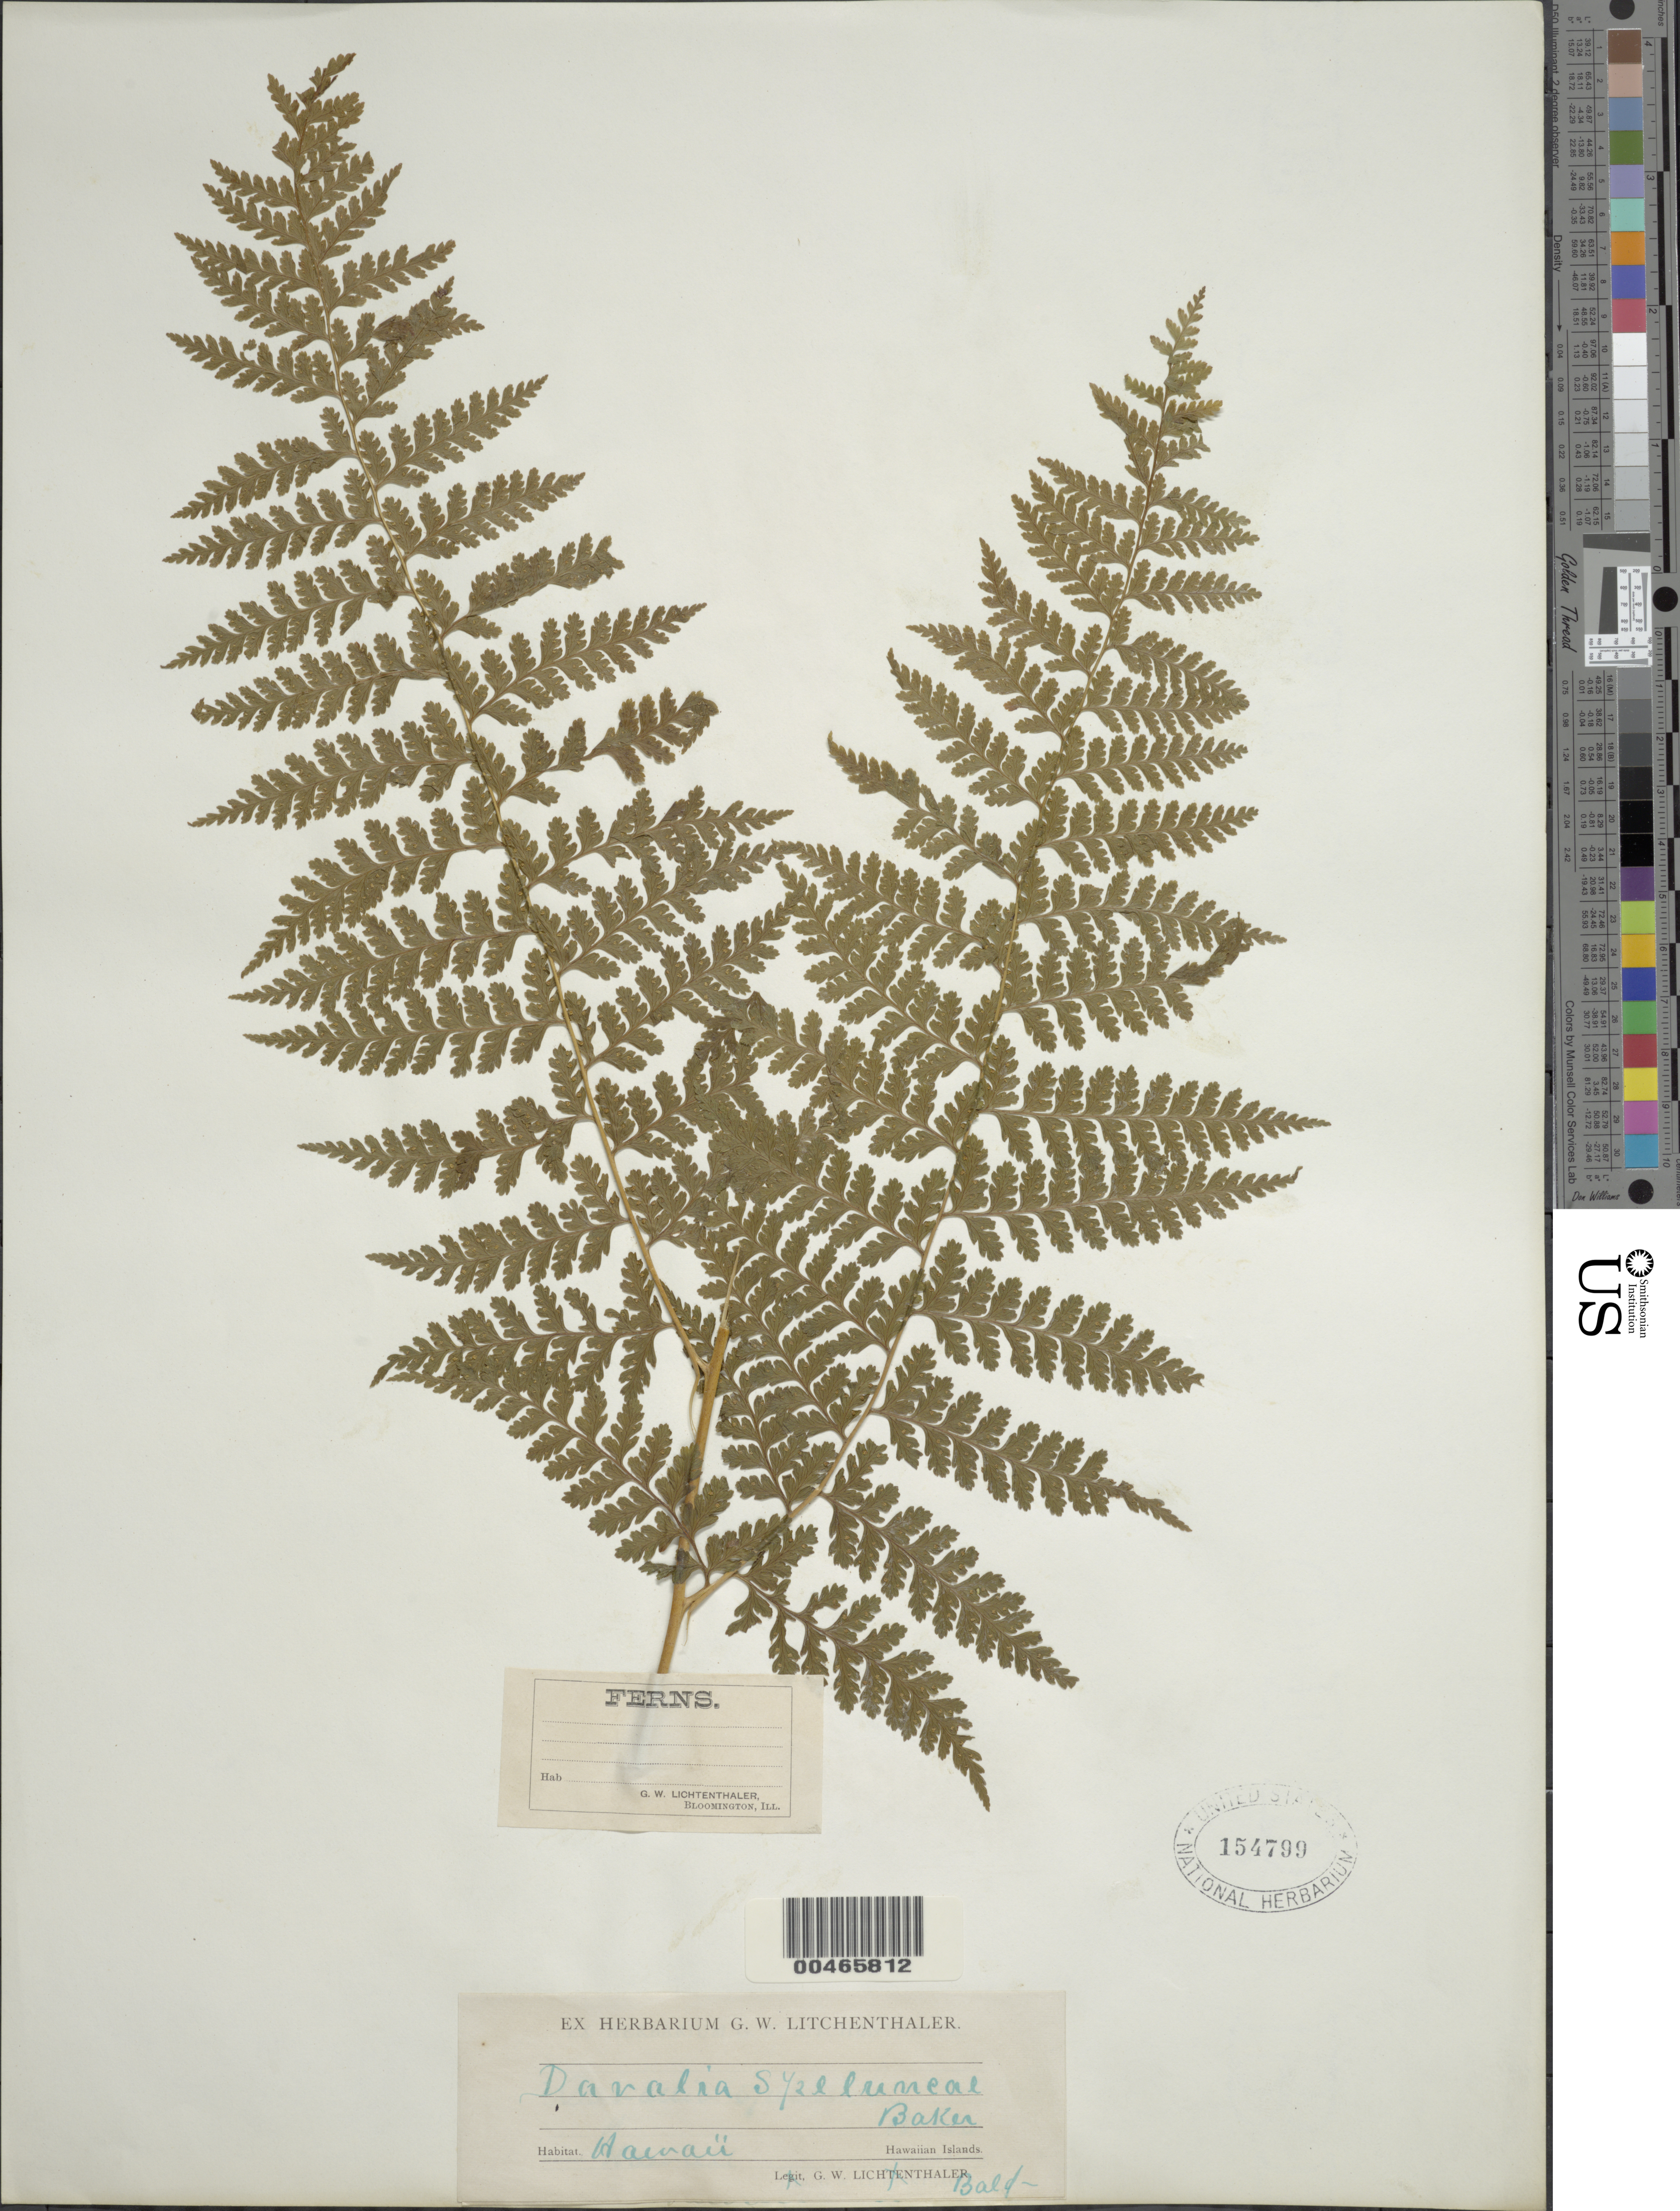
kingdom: Plantae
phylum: Tracheophyta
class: Polypodiopsida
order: Polypodiales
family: Dennstaedtiaceae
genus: Microlepia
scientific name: Microlepia speluncae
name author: (L.) T. Moore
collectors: G. Lichtenthaler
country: United States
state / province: Hawaii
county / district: Kauai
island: Kaua'i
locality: Hawaiian Islands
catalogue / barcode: US 154799